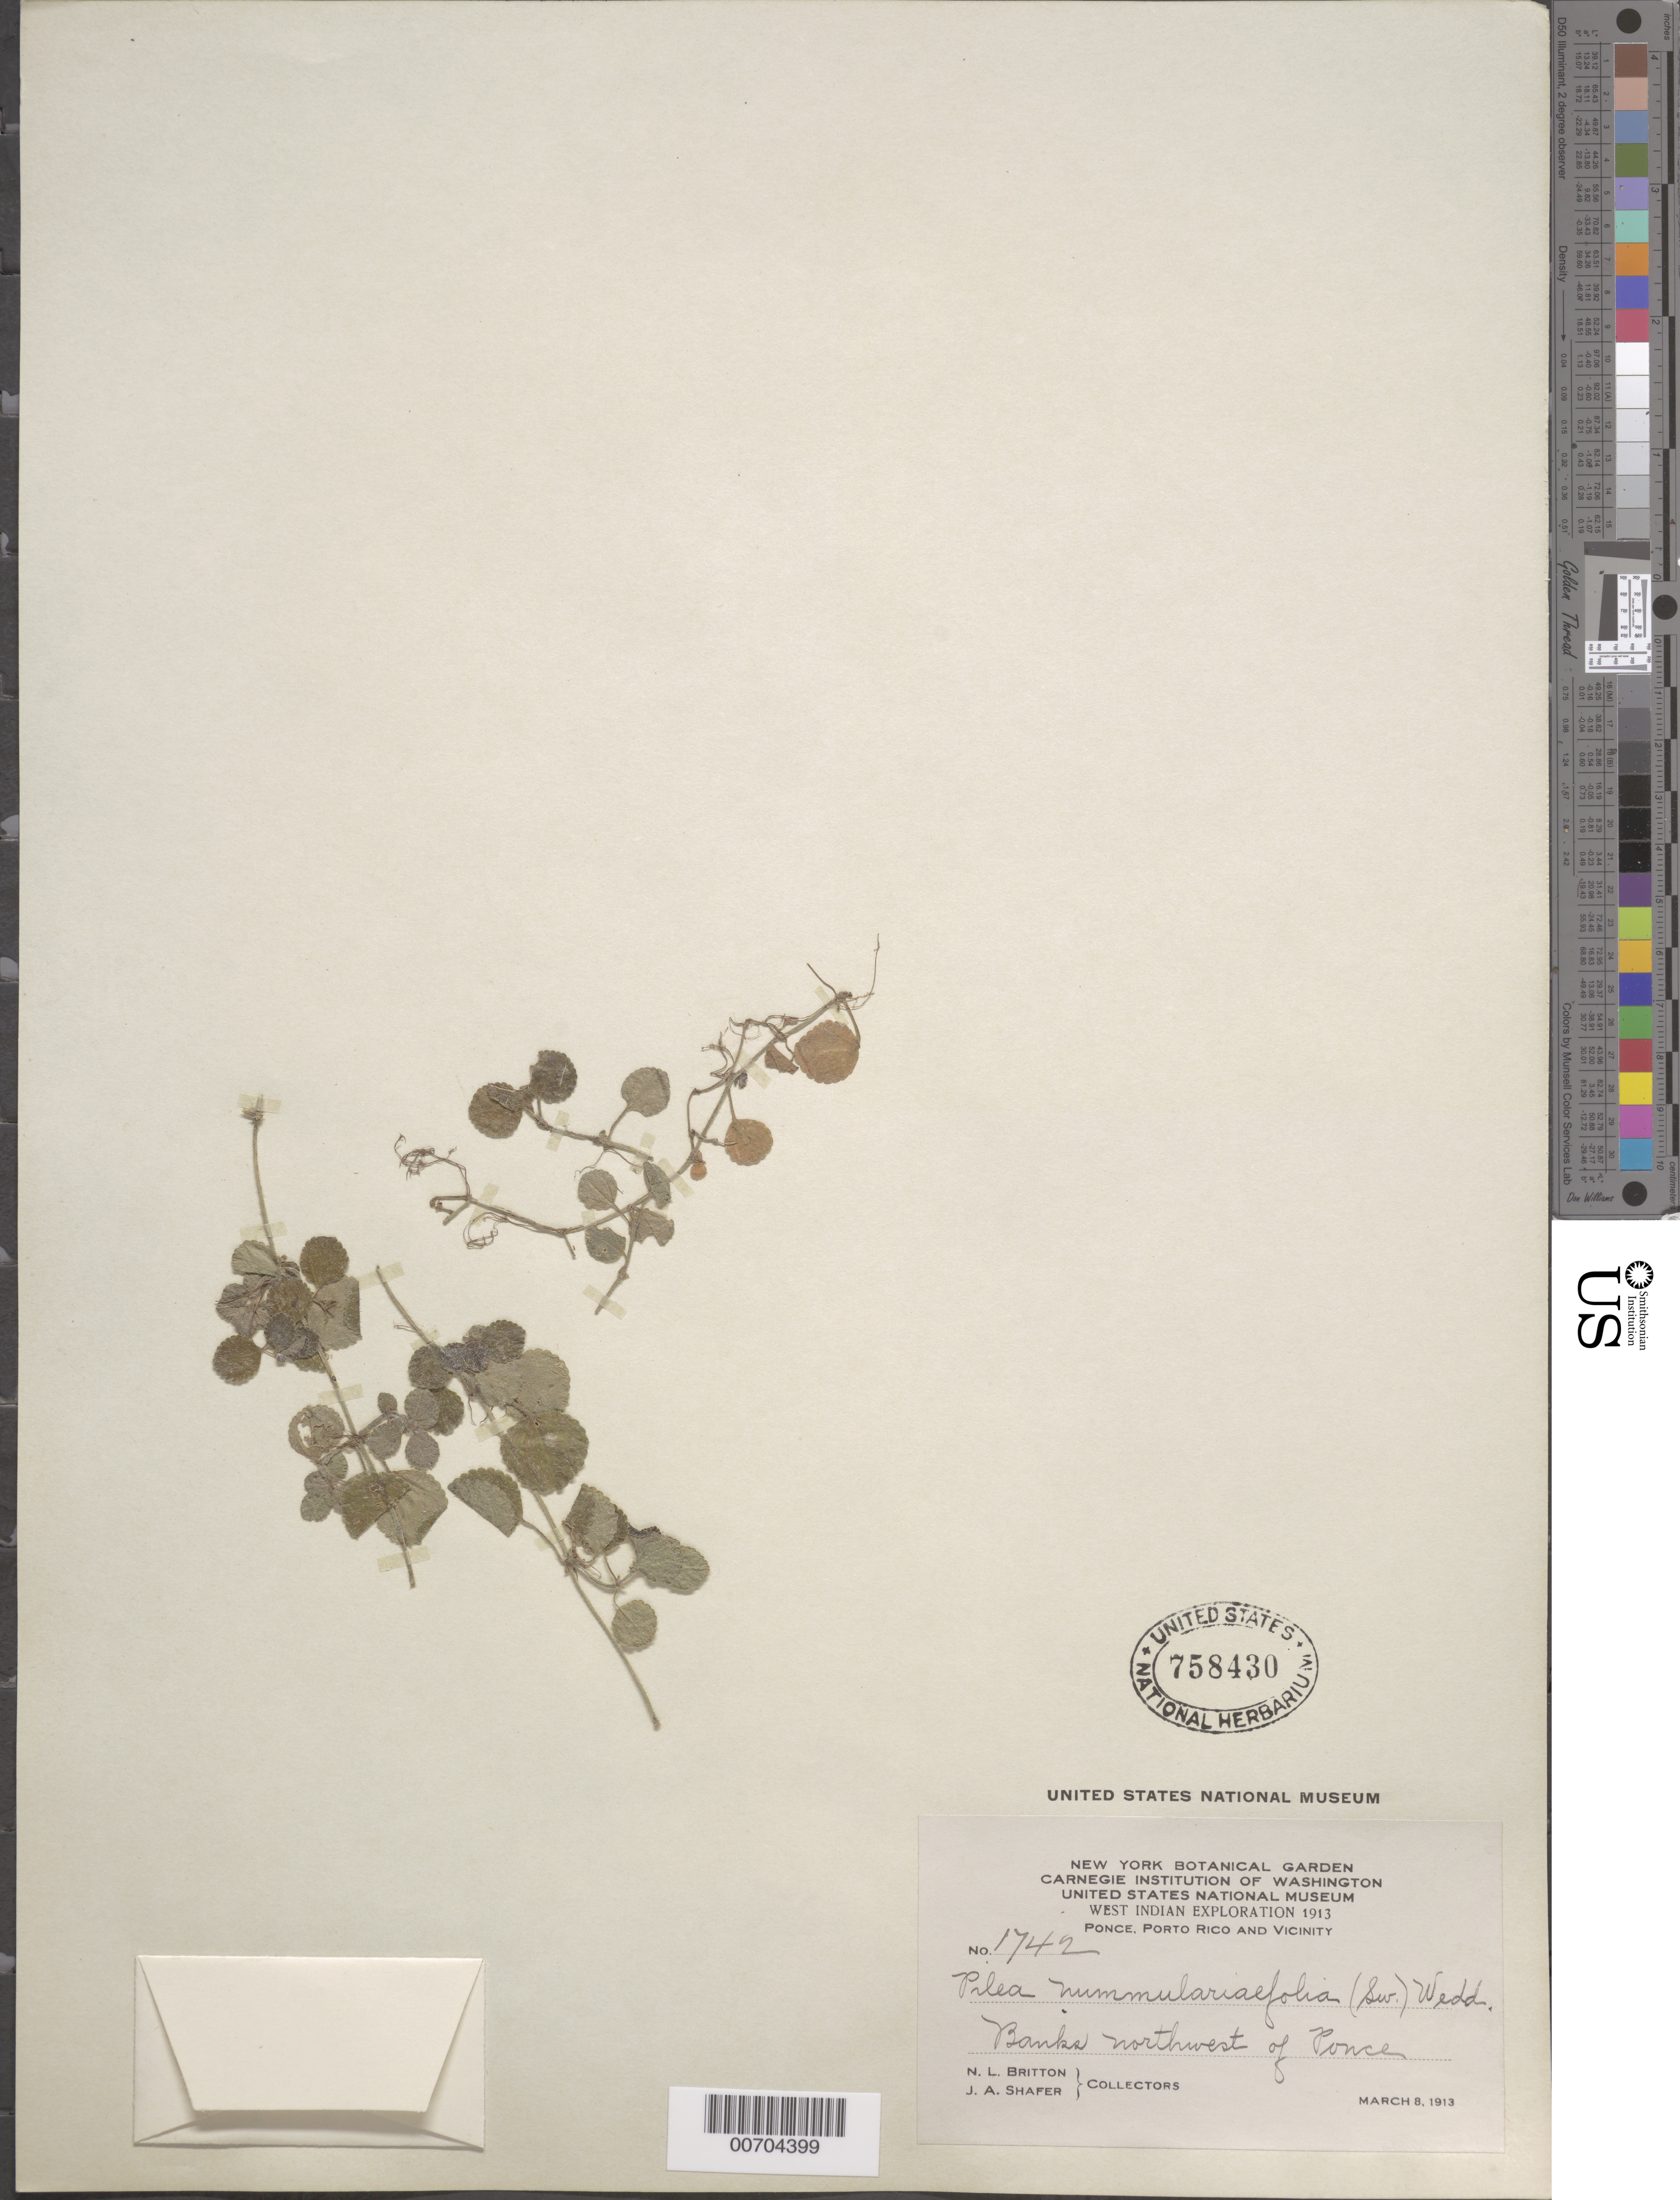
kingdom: Plantae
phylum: Tracheophyta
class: Magnoliopsida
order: Rosales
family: Urticaceae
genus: Pilea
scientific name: Pilea nummulariifolia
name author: (Sw.) Wedd.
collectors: N. Britton & J. A. Shafer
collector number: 1742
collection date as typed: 08 Mar 1913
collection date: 1913-03-08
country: Puerto Rico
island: Greater Antilles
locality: Ponce, vic of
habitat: Banks NW of Ponce.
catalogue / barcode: US 758430